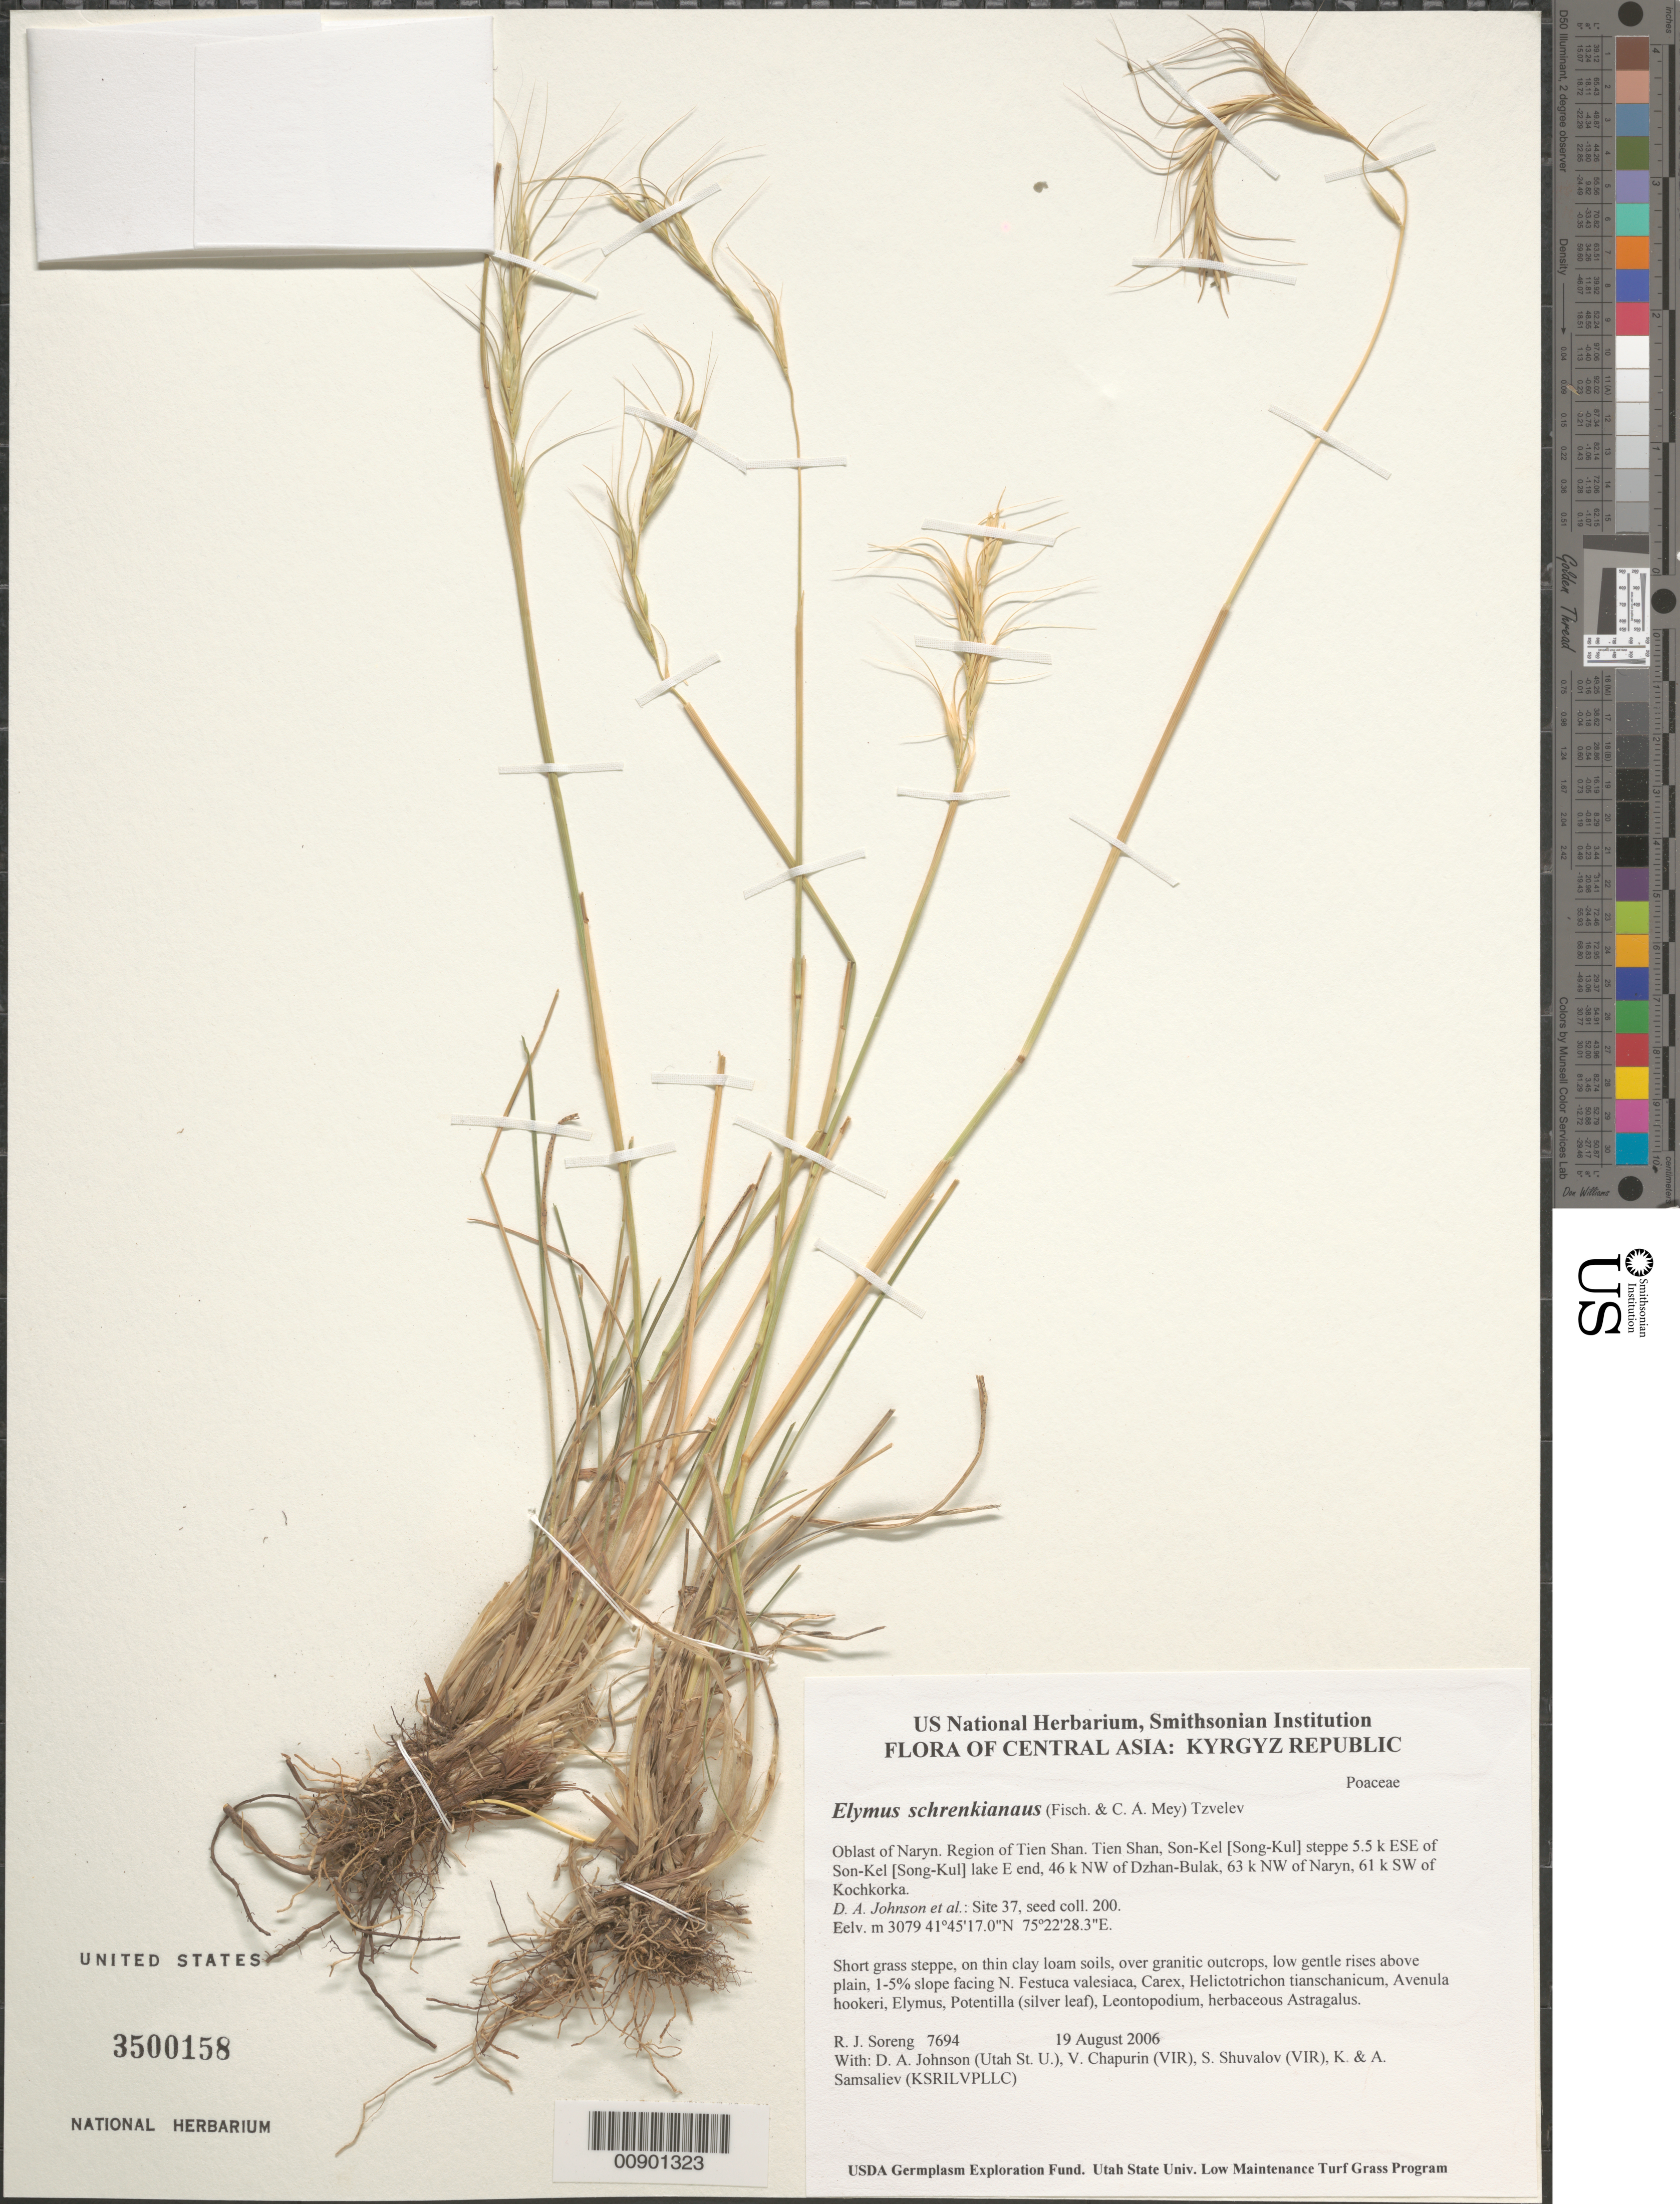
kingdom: Plantae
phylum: Tracheophyta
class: Liliopsida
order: Poales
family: Poaceae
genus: Elymus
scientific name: Elymus schrenkianus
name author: (Fisch. & C.A. Mey.) Tzvelev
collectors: R. J. Soreng, D. Johnson, S. Shuvalov, V. Chapurin, K. Samsaliev & A. Samsaliev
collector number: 7694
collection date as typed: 19 Aug 2006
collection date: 2006-08-19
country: Kyrgyzstan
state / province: Naryn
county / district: Tien Shan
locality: Tien Shan, Son-Kel steppe 5.5 km ESE of Son-Kel lake E end, 46 km NW of Dzhan-Bulak, 63 km NW of Naryn, 61 km SW of Kochkorka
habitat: Short grass steppe, on thin clay loam soils, over granitic outcrops, low gentle rises above plain, 1-5% slope facing N.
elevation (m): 3079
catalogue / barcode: US 3500158